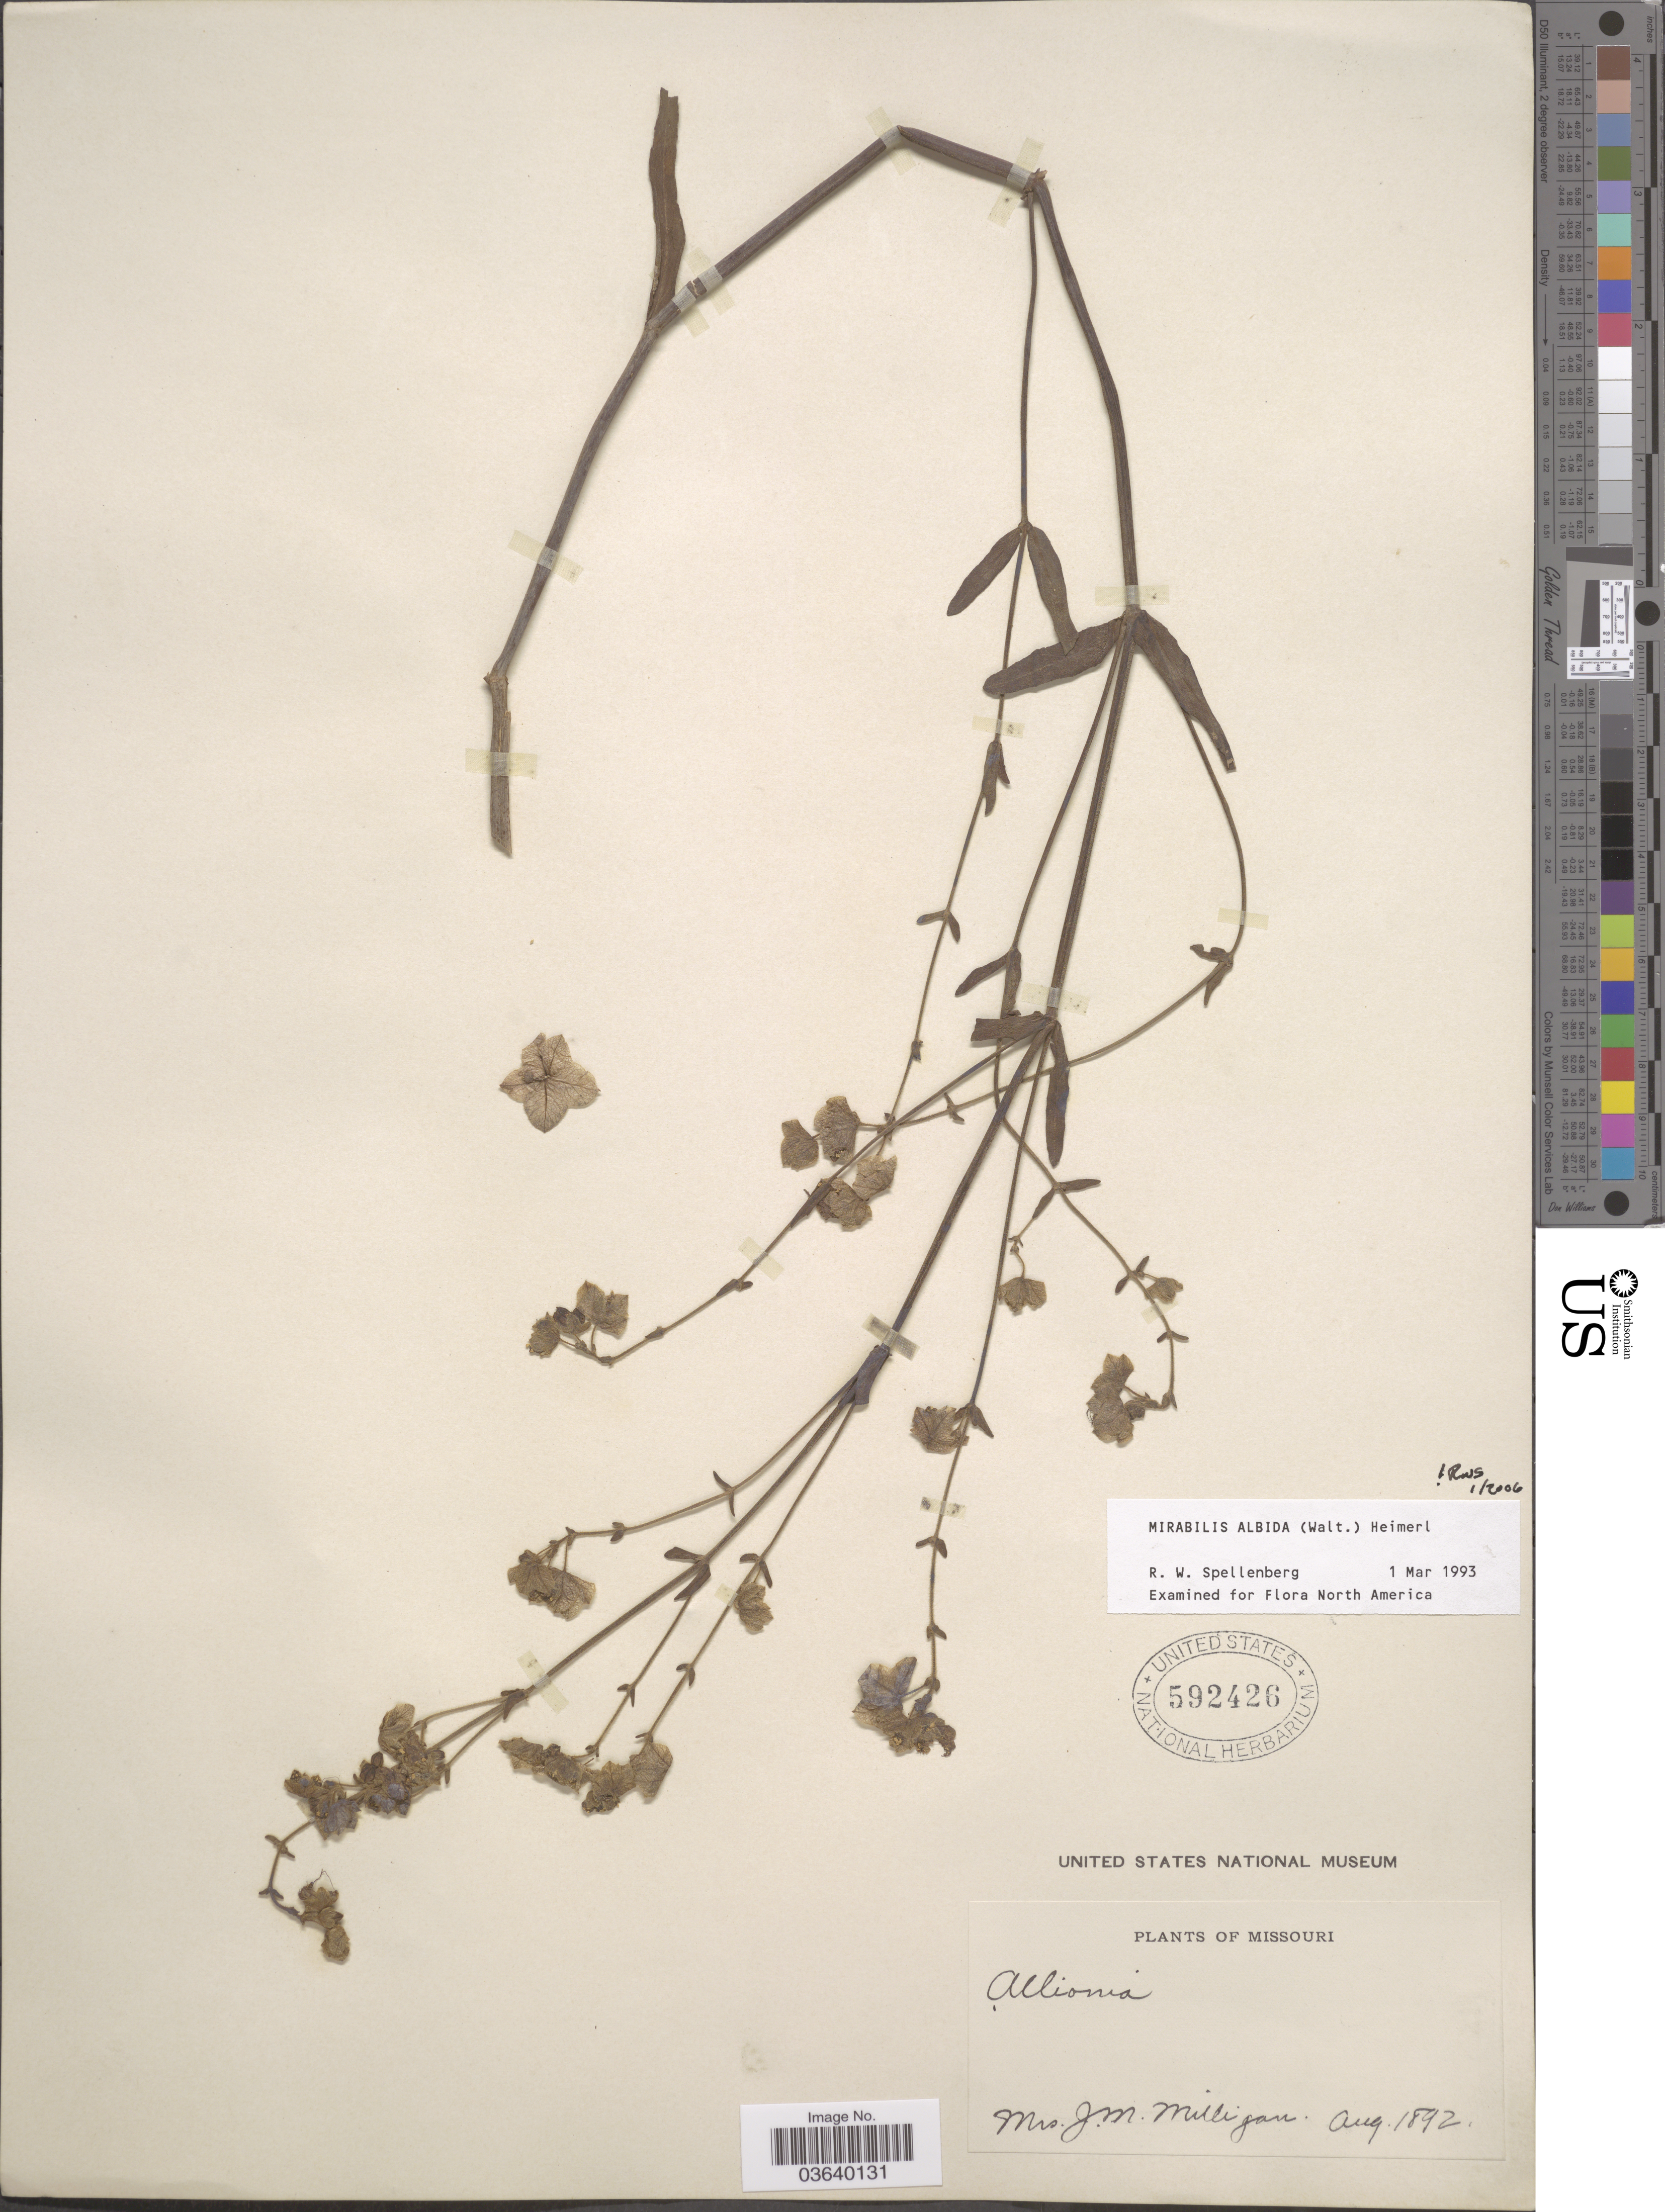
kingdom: Plantae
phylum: Tracheophyta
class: Magnoliopsida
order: Caryophyllales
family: Nyctaginaceae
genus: Mirabilis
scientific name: Mirabilis albida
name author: (Walter) Heimerl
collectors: J. Milligan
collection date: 1892-08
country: United States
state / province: Missouri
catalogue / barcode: US 592426